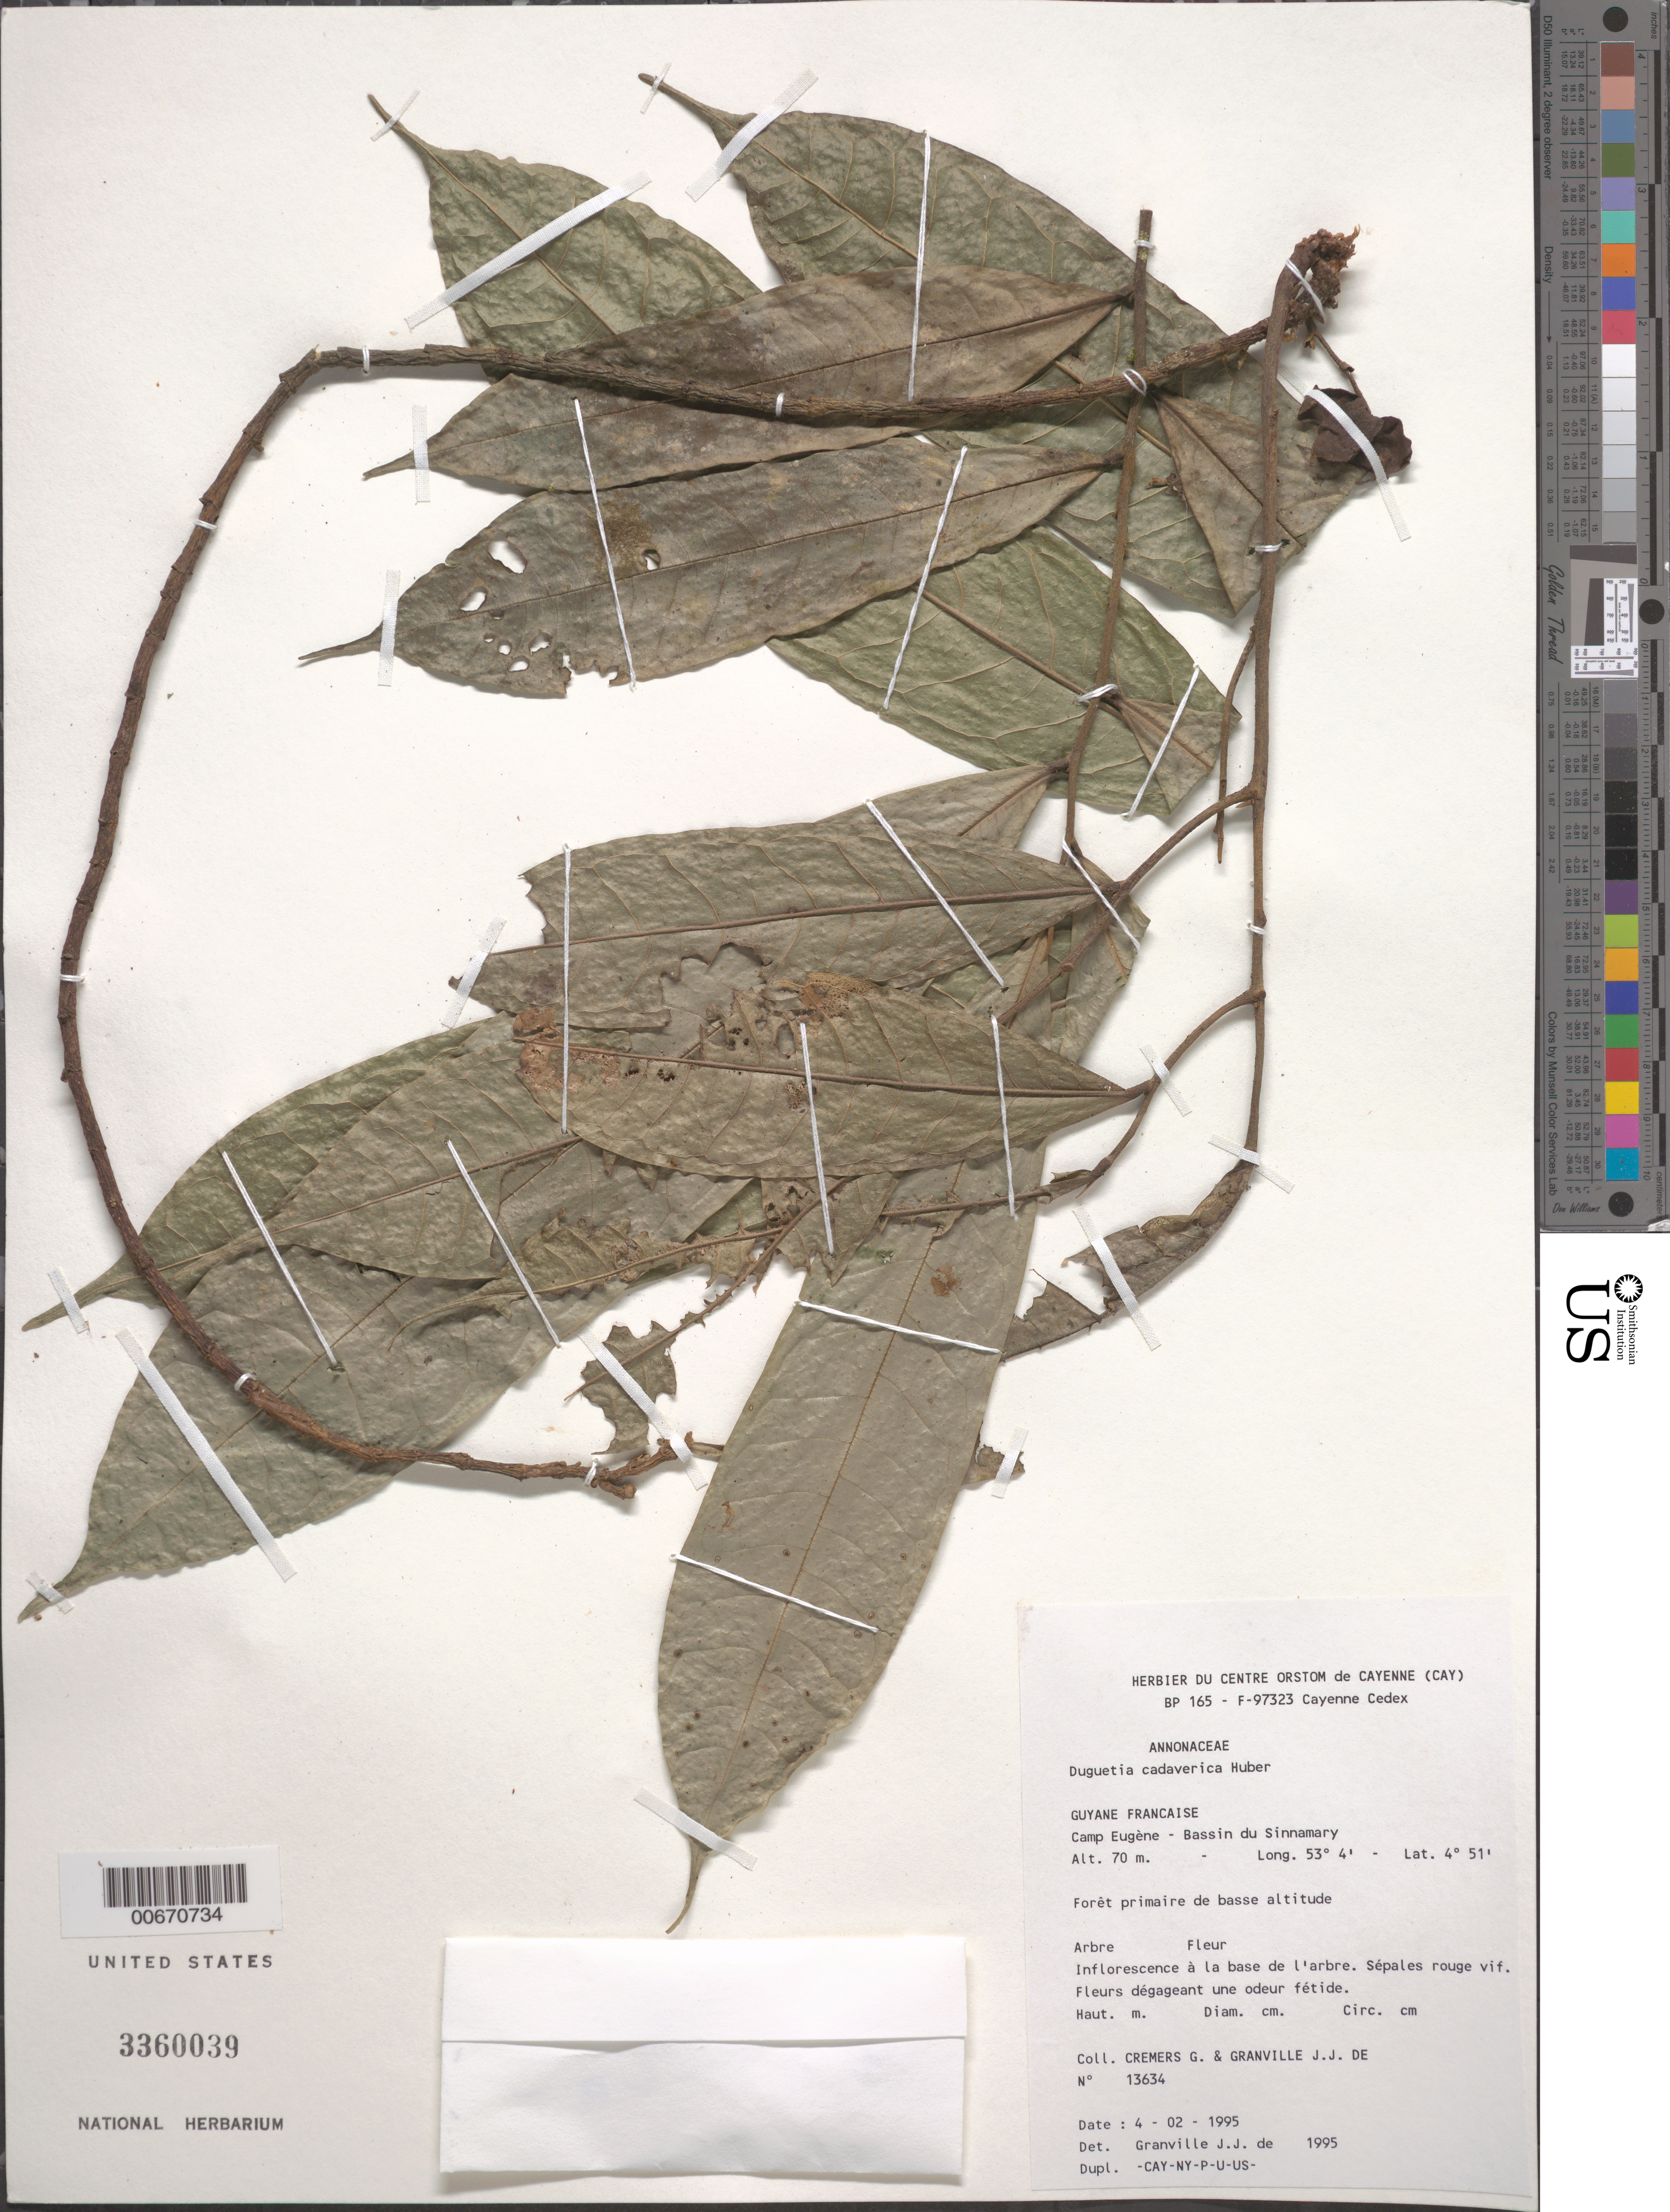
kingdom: Plantae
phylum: Tracheophyta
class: Magnoliopsida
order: Magnoliales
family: Annonaceae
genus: Duguetia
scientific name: Duguetia cadaverica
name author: Huber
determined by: Granville, J. J. de, (CAY), Institut de Recherche pour le Developpement (IRD) (FRENCH GUIANA)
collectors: G. Cremers & J.-J. de Granville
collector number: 13634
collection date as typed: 4-Feb-95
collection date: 1995-02-04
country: French Guiana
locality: Camp Eugène, Bassin du Sinnamary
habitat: Low primary forest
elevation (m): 70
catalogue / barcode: US 3360039